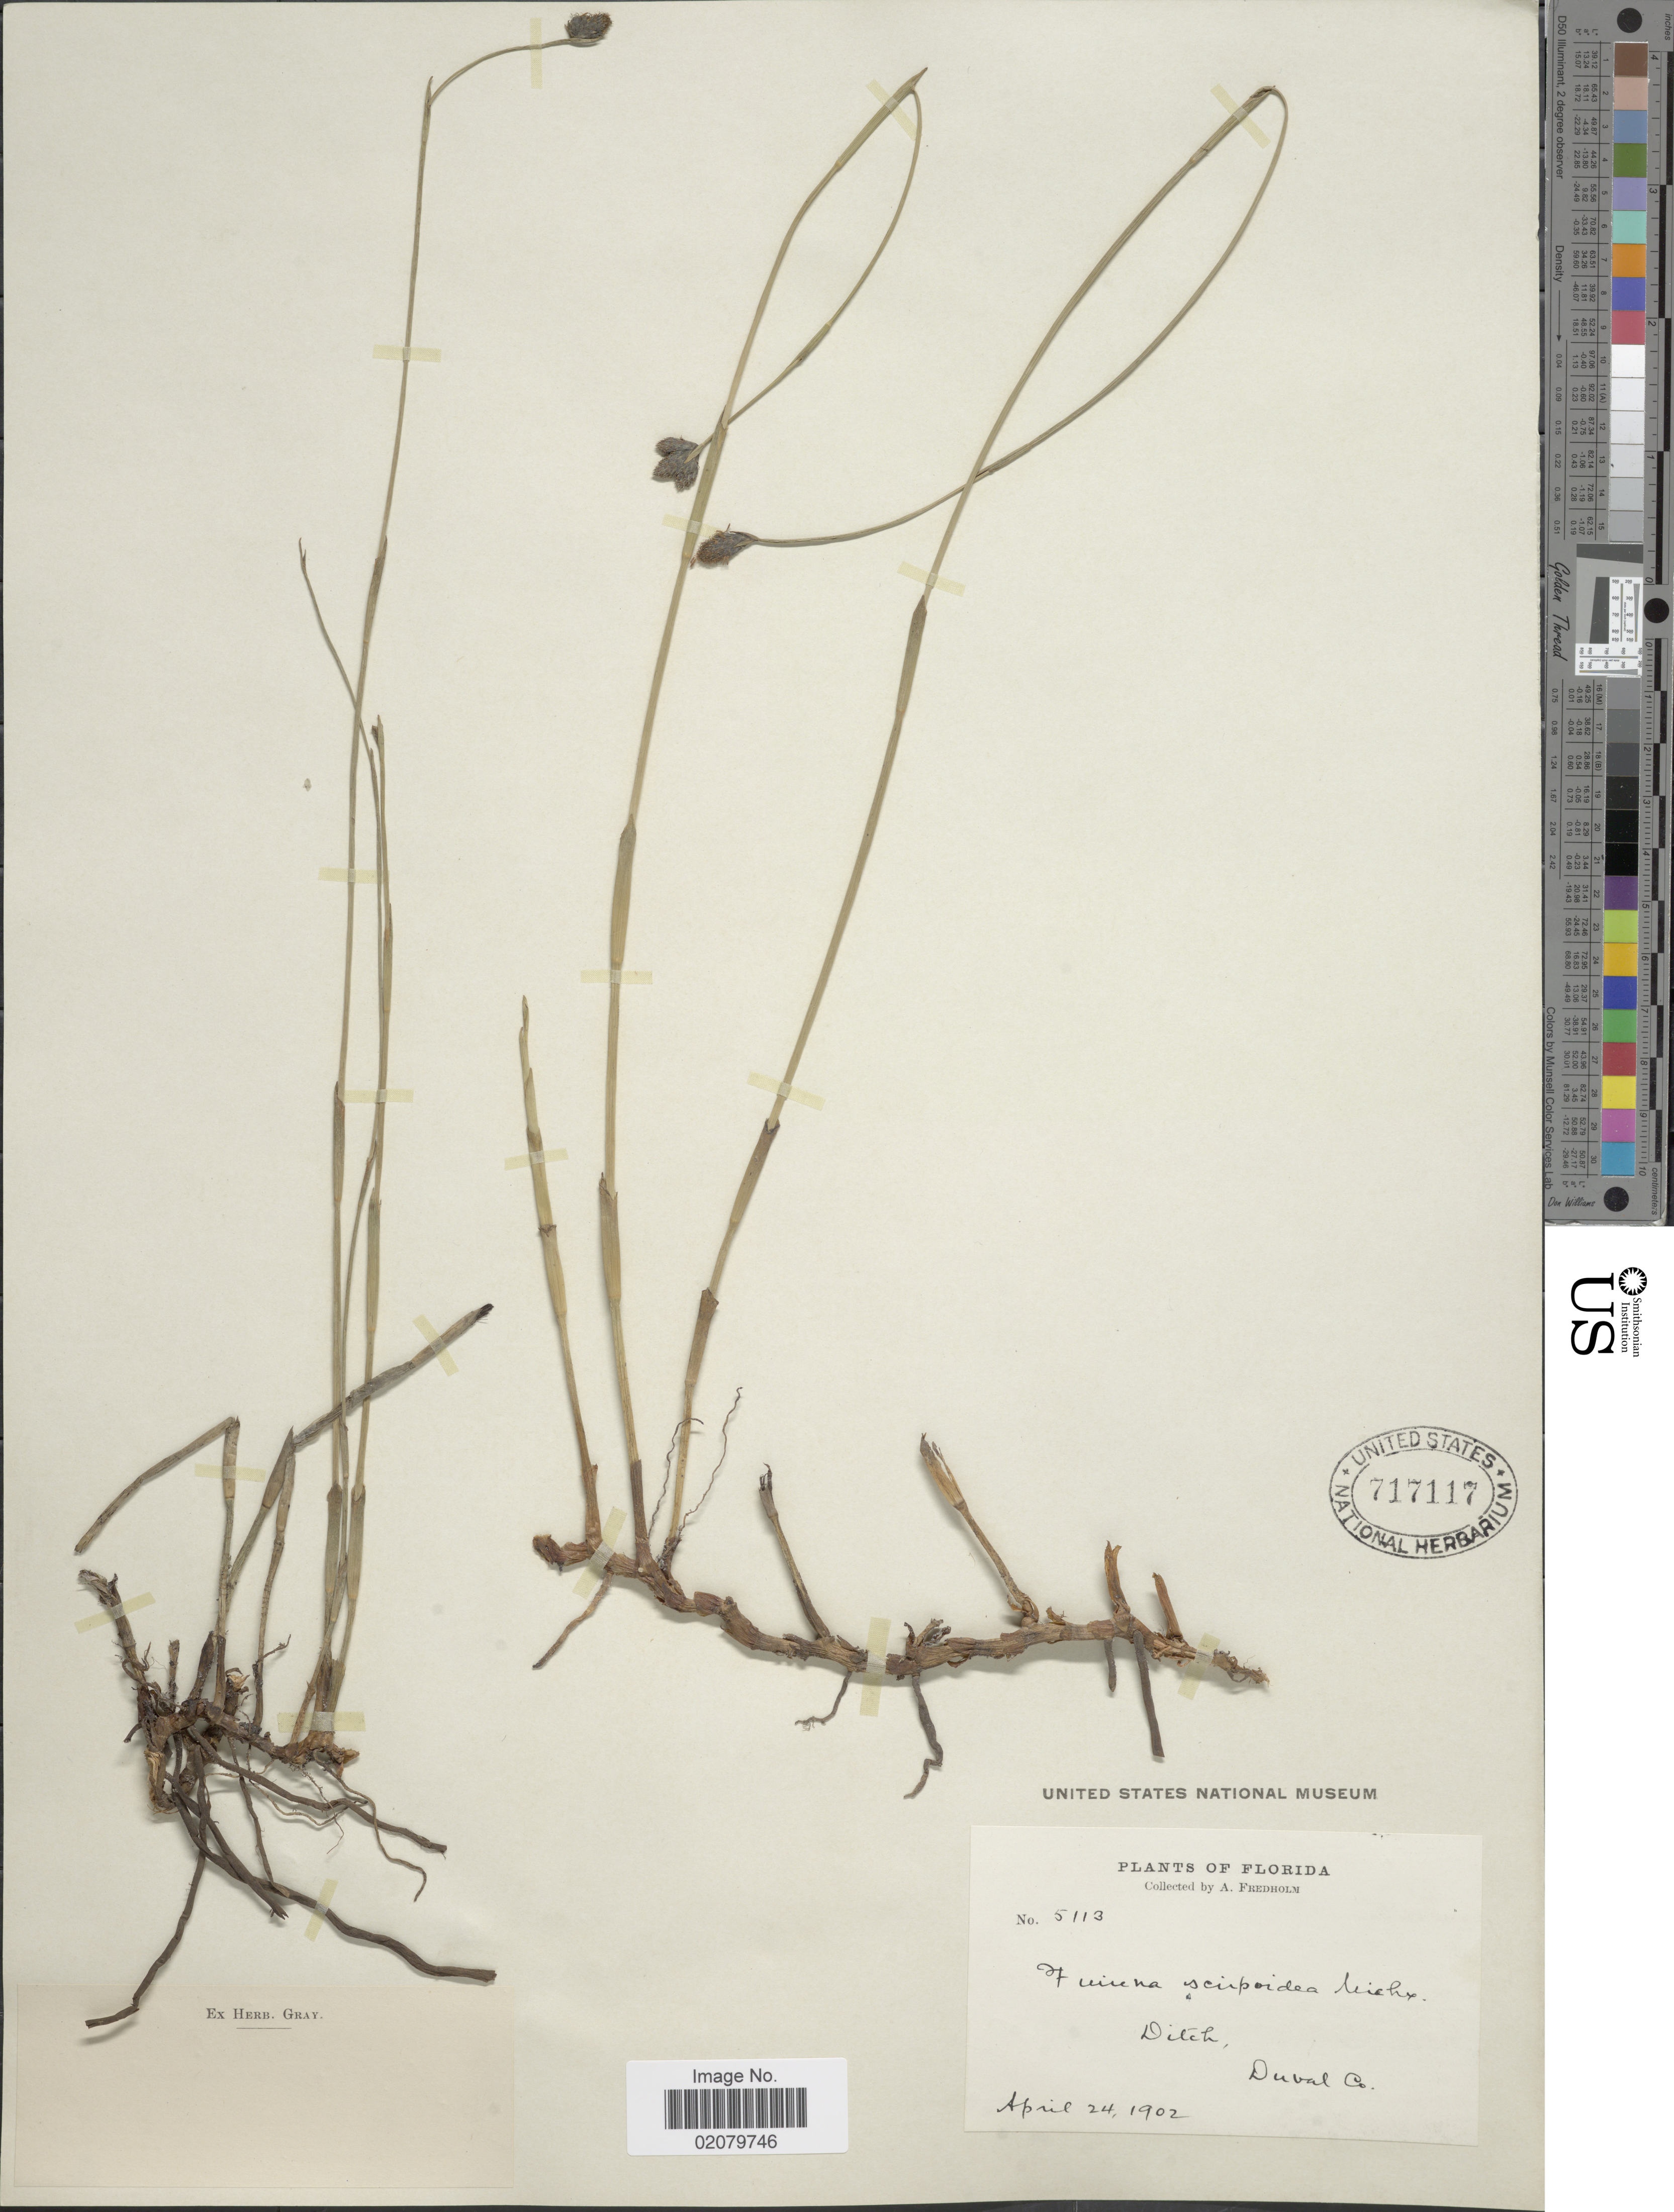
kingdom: Plantae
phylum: Tracheophyta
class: Liliopsida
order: Poales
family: Cyperaceae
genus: Fuirena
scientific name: Fuirena scirpoidea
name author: Michx.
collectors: A. Fredholm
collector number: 5113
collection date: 1902-04-24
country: United States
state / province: Florida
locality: Duval Co.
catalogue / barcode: US 717117